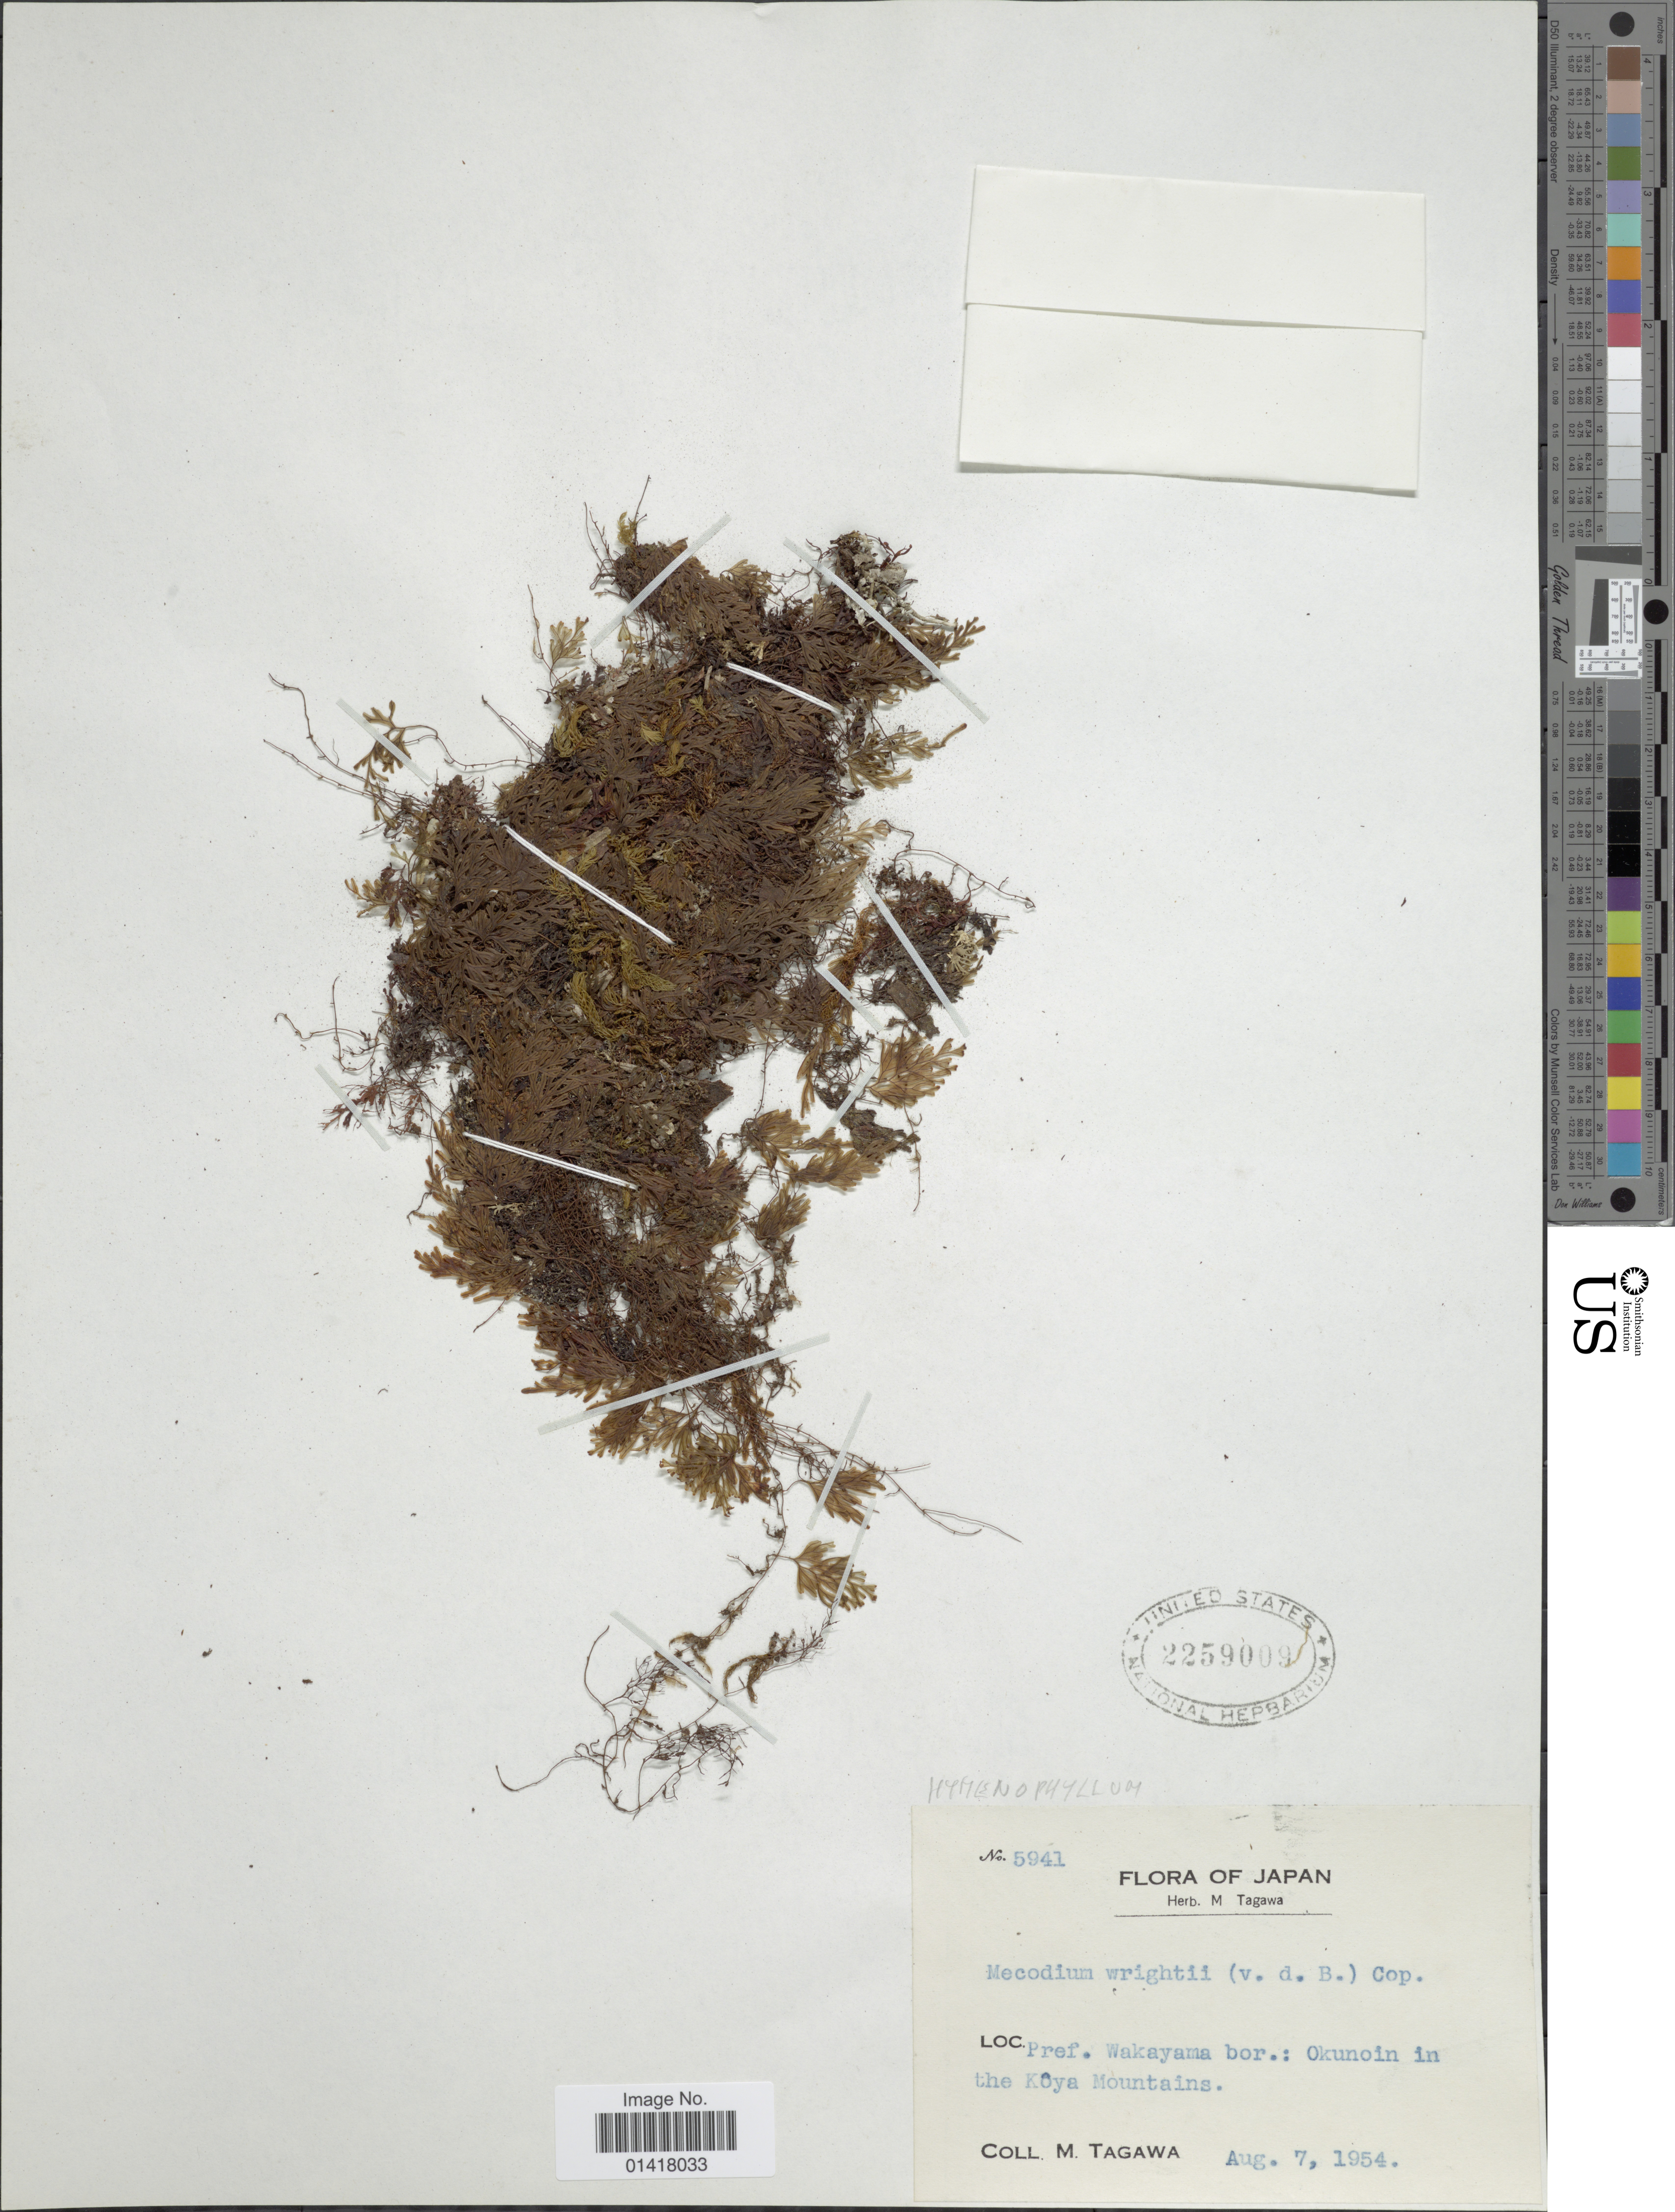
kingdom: Plantae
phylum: Tracheophyta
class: Polypodiopsida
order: Hymenophyllales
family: Hymenophyllaceae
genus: Hymenophyllum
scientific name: Hymenophyllum wrightii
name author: Bosch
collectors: M. Tagawa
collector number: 5941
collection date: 1954-08-07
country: Japan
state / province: Wakayama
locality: Pref. Wakayama bor.: Okunoin in the Koya Mountains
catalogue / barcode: US 2259009